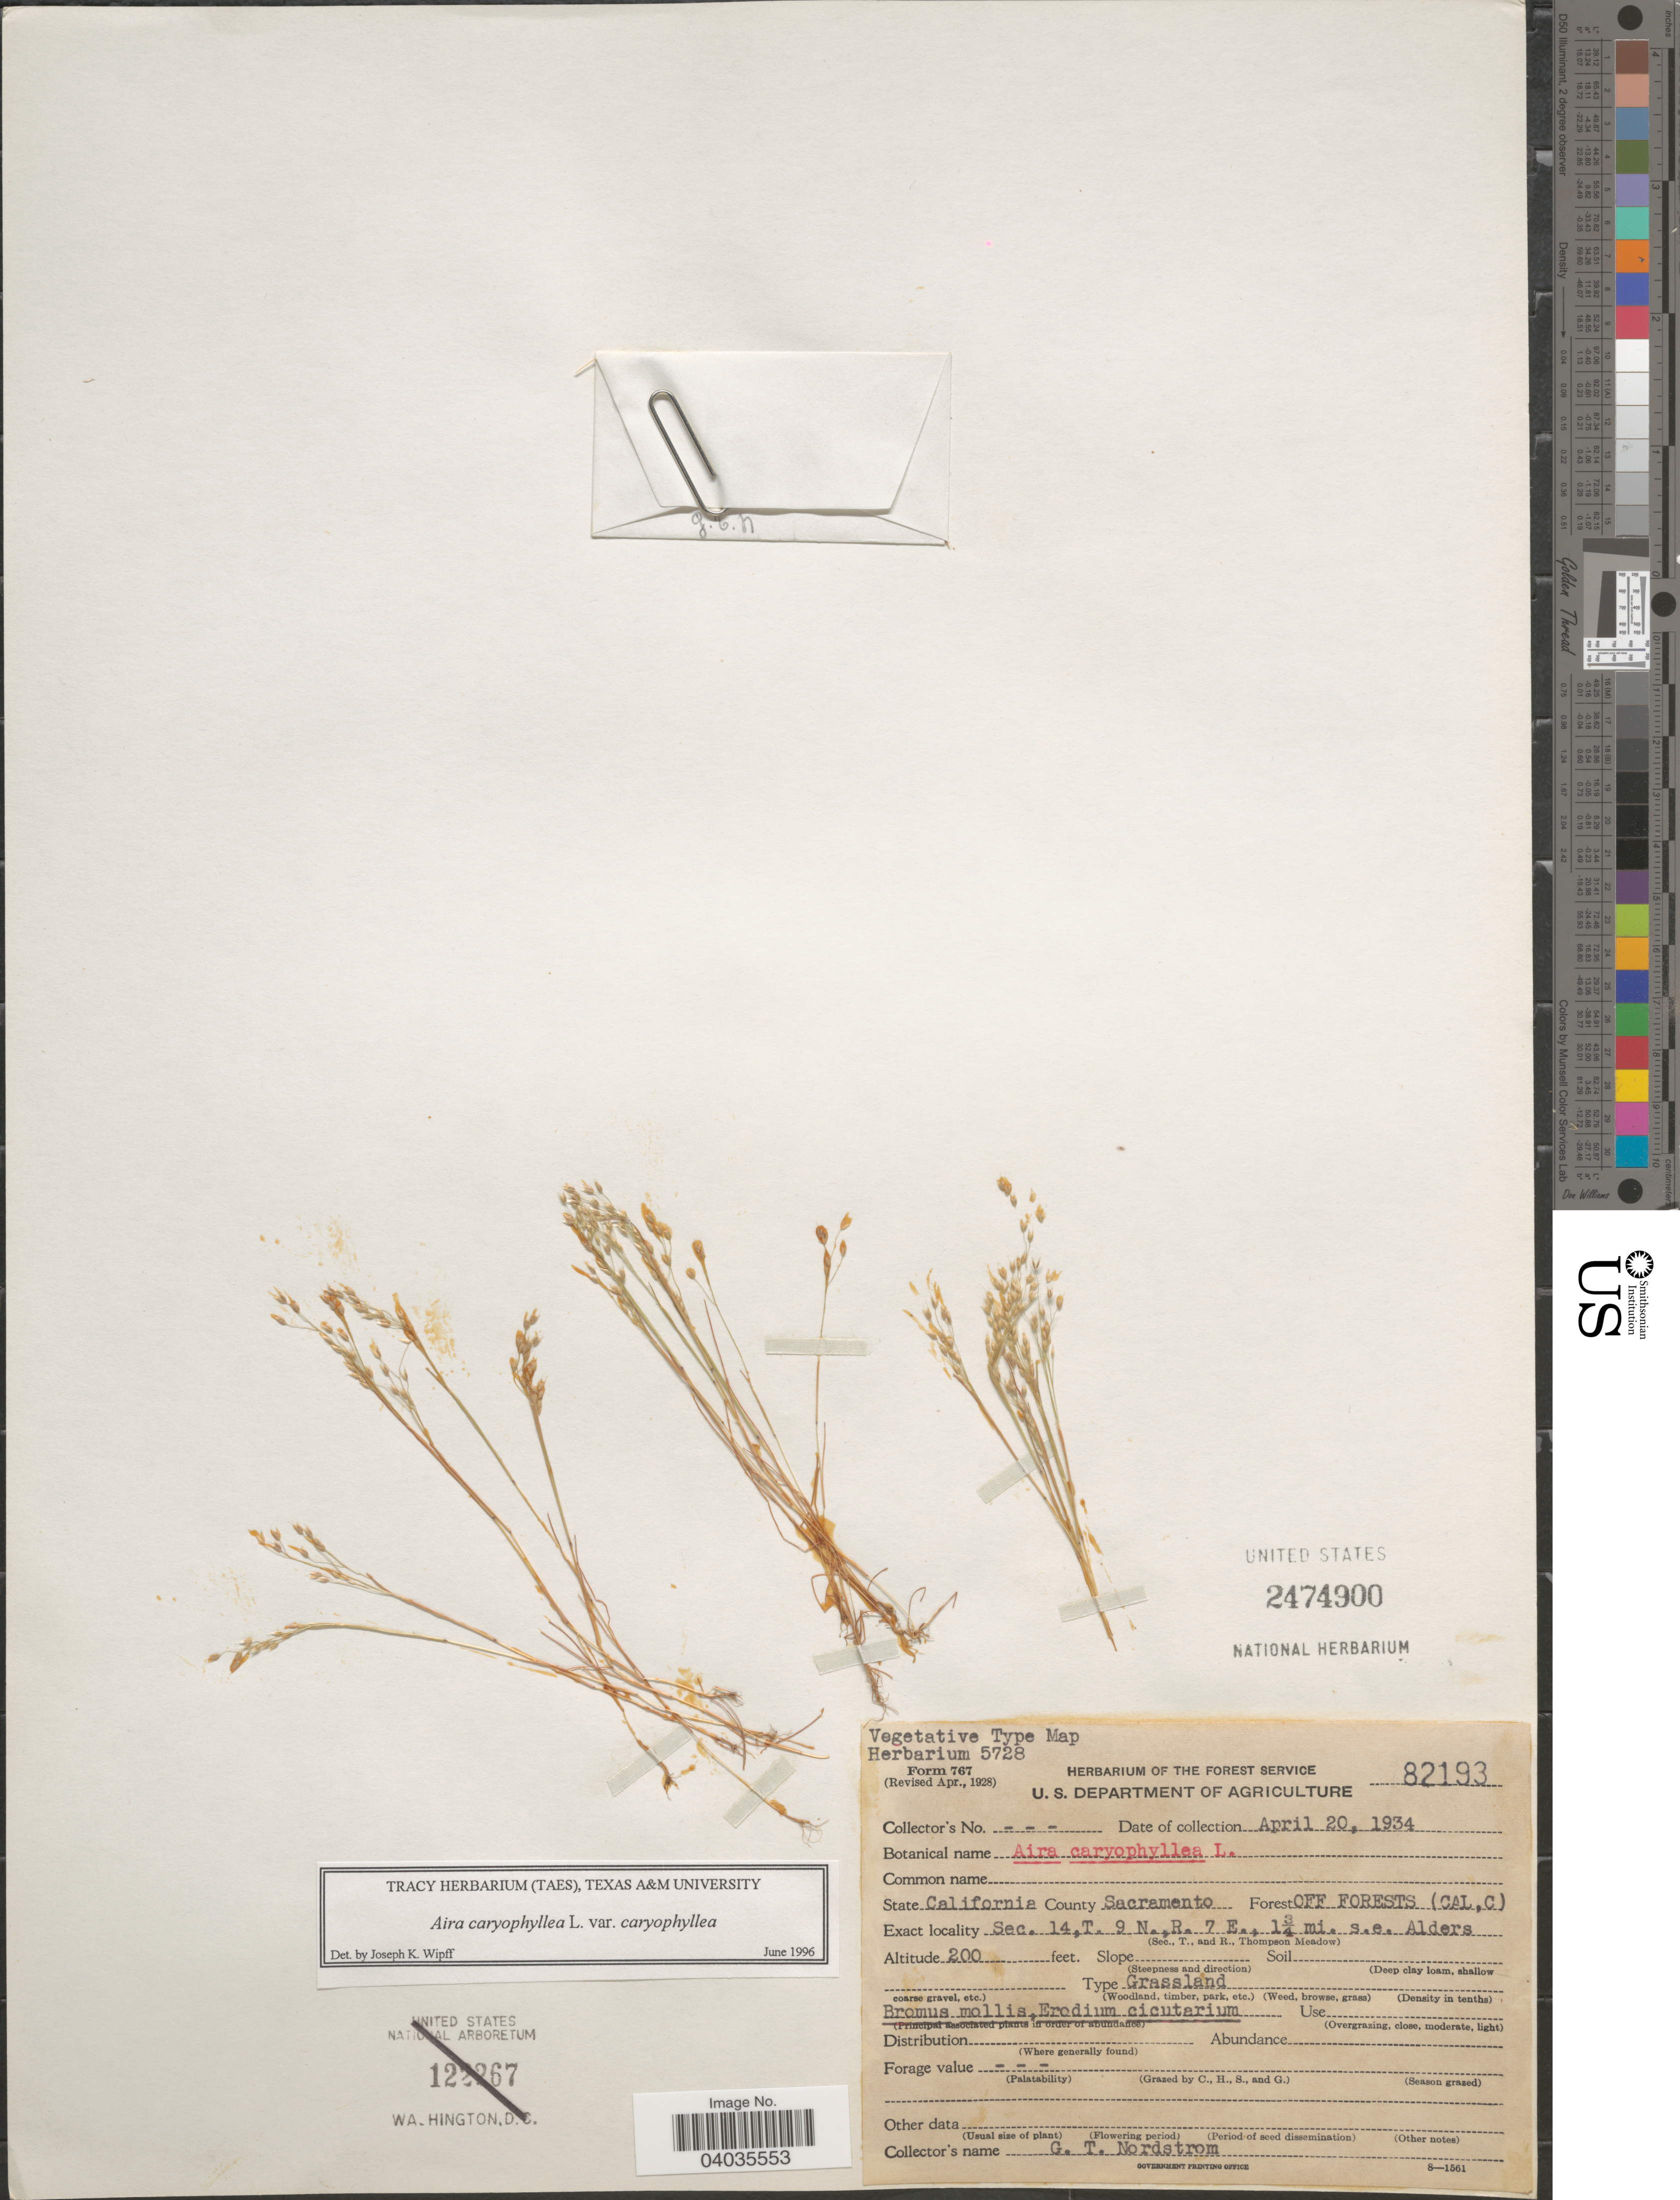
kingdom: Plantae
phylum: Tracheophyta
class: Liliopsida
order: Poales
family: Poaceae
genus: Aira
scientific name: Aira caryophyllea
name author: L.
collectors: G. Nordstrom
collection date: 1934-04-20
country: United States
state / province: California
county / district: Sacramento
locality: County Sacramento. Forest Off Forests (Cal,C). Sec. 14,T. 9 N.,R. 7 E., 1¾ mi. s.e. Alders.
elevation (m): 61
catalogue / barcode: US 2474900